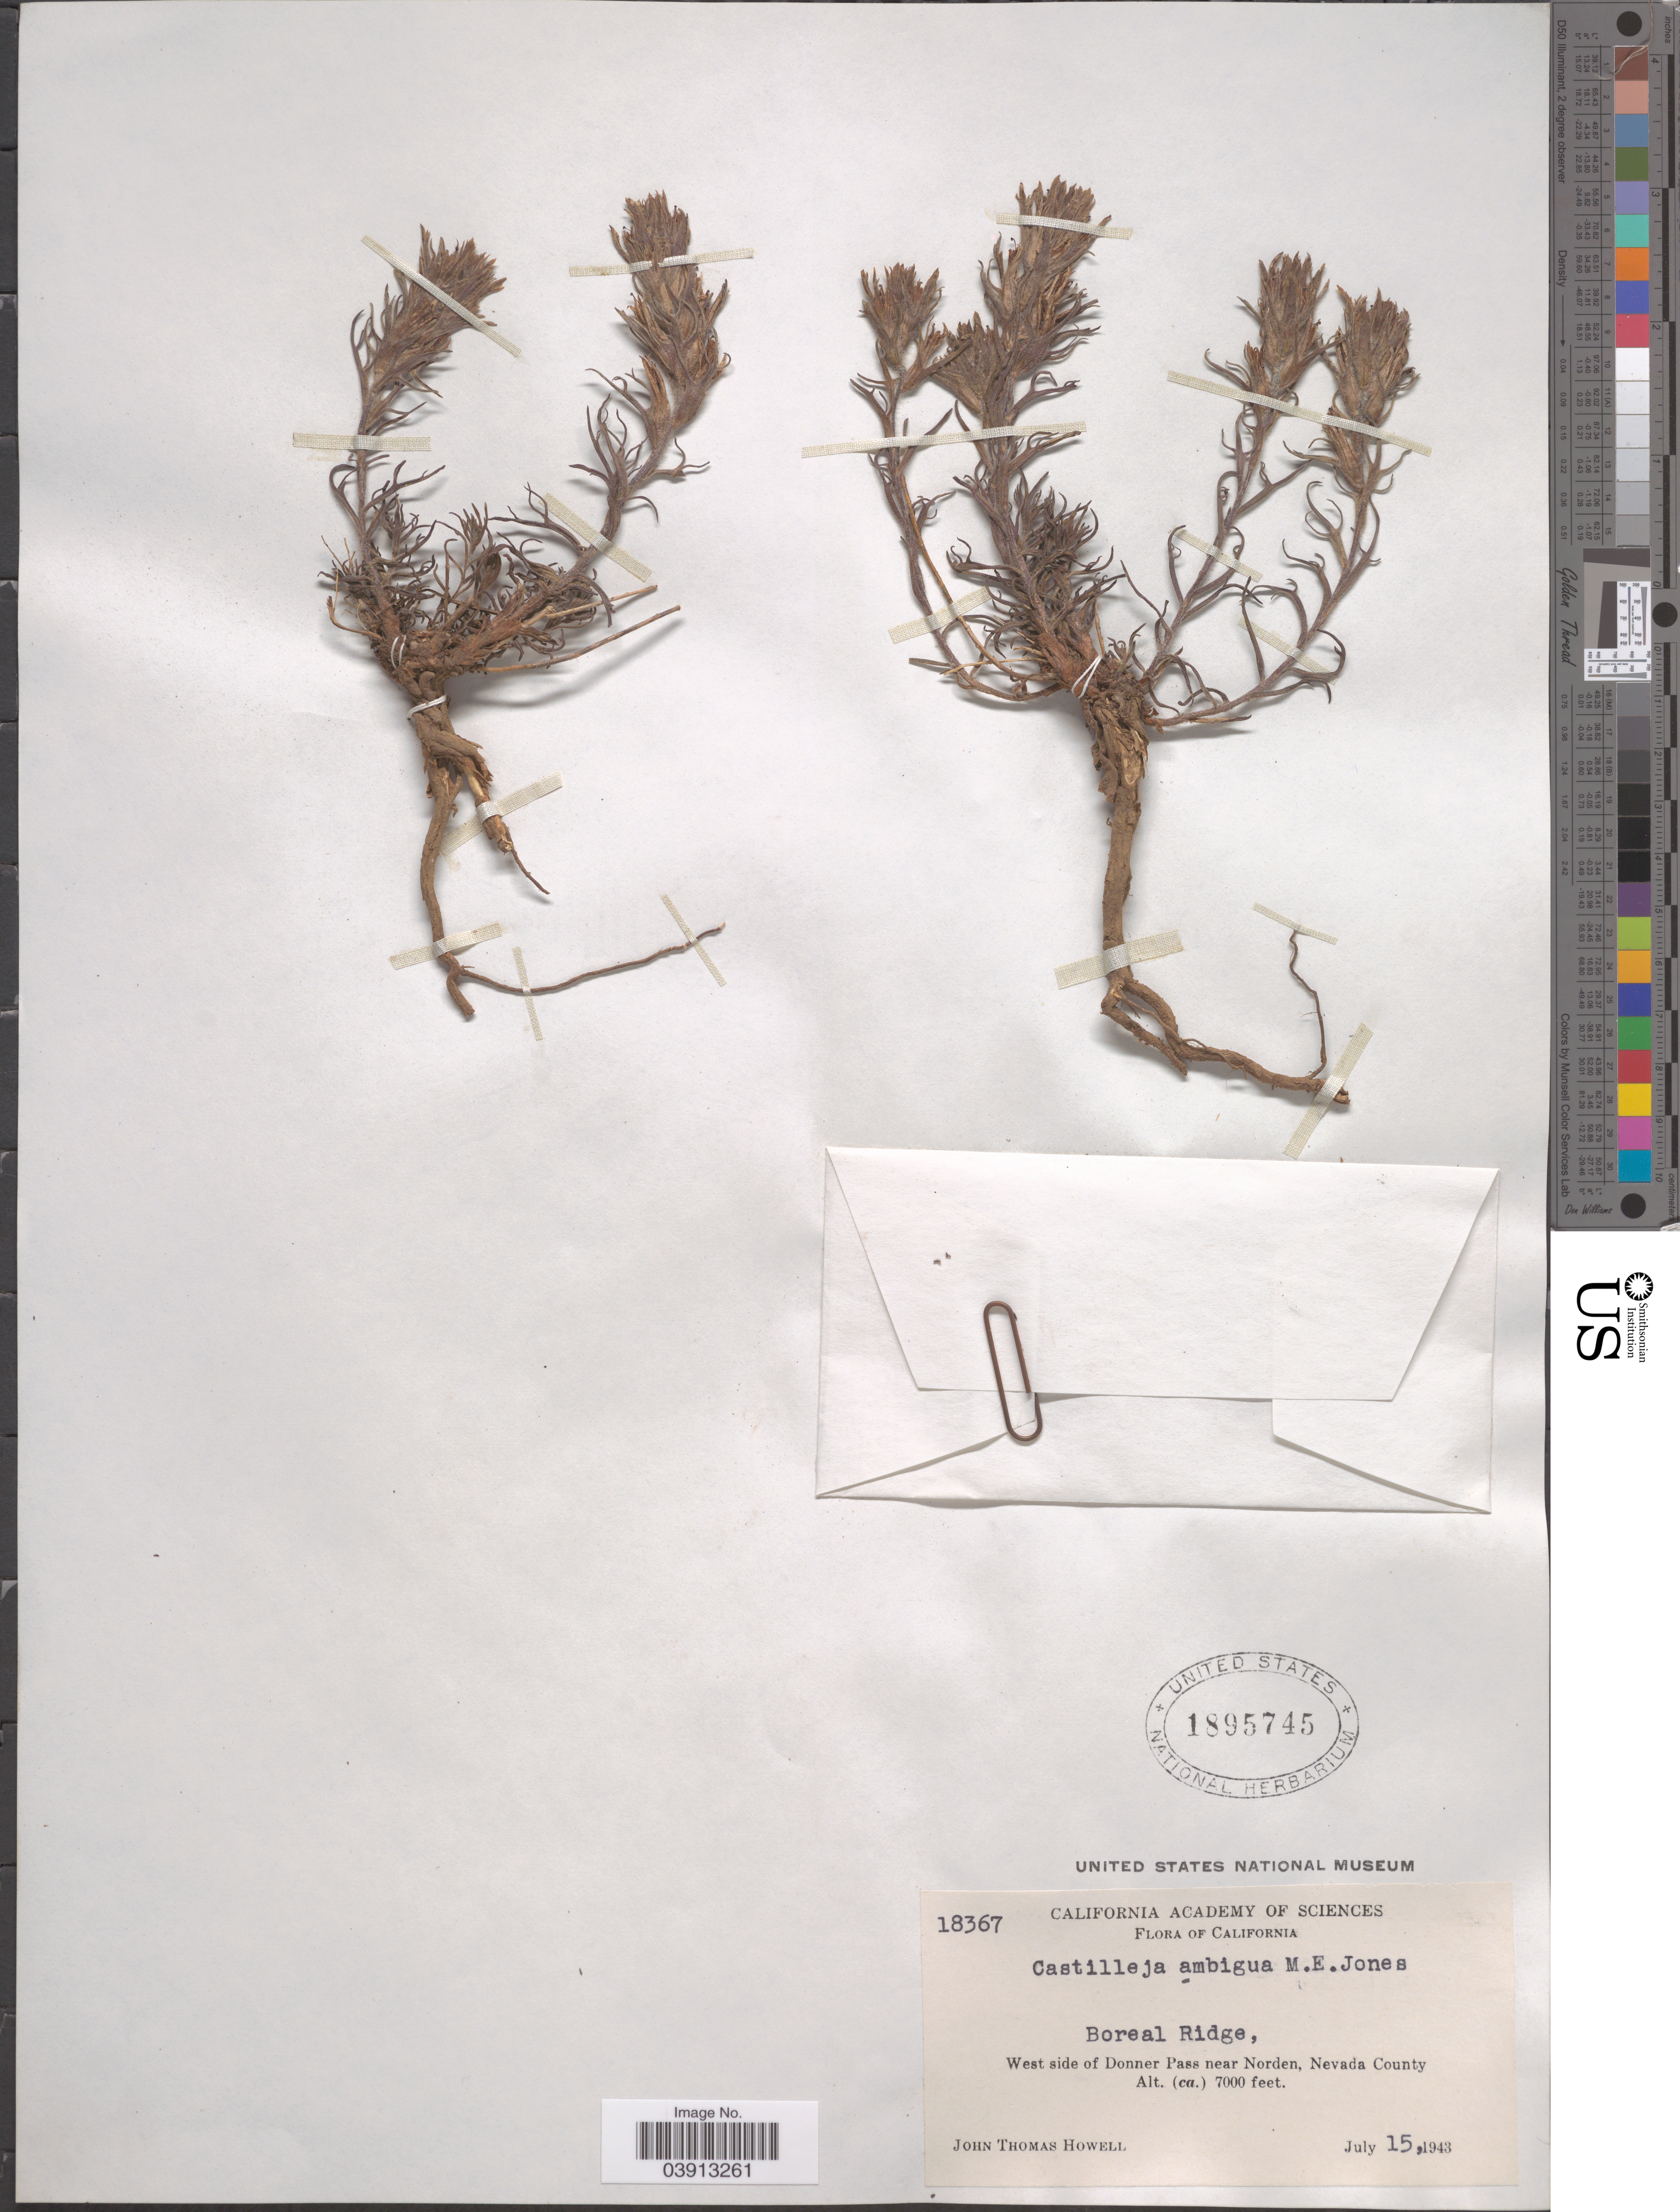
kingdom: Plantae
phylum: Tracheophyta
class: Magnoliopsida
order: Lamiales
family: Orobanchaceae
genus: Castilleja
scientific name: Castilleja nana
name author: Eastw.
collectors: J. T. Howell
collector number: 18367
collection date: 1943-07-15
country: United States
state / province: California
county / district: Nevada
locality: Boreal Ridge, West side of Donner Pass near Norden, Nevada County.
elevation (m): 2134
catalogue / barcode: US 1895745